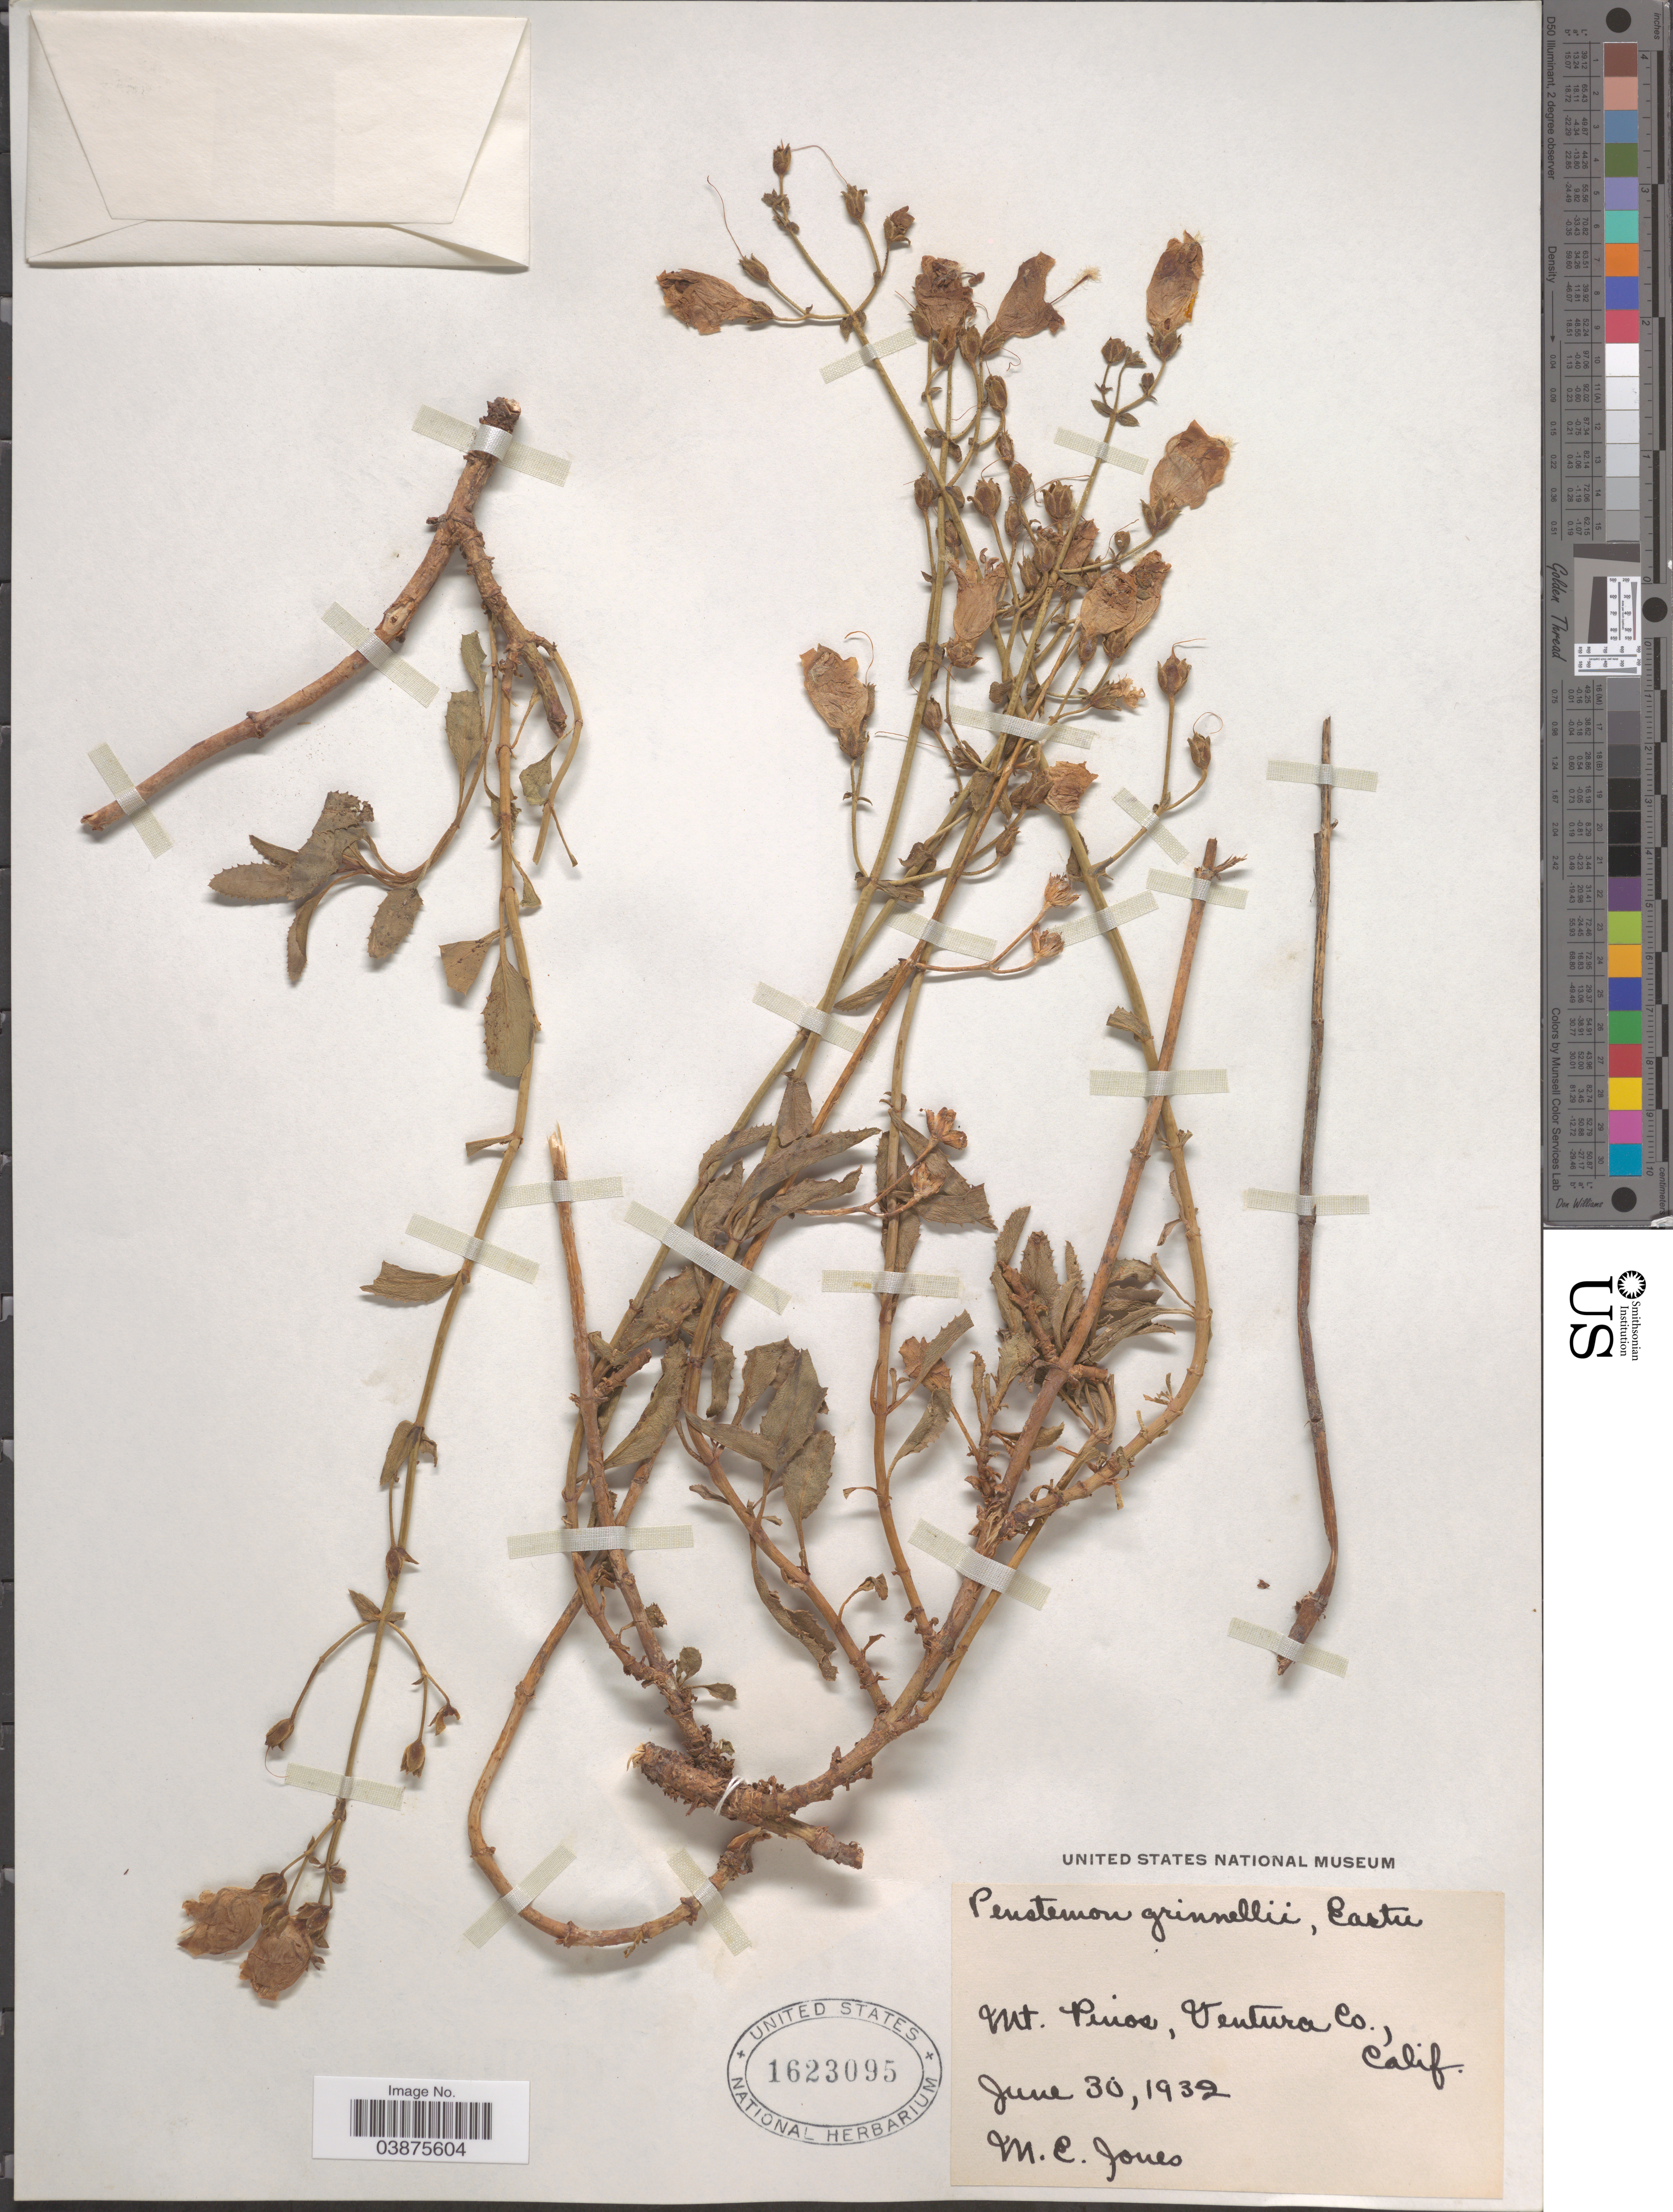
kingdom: Plantae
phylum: Tracheophyta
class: Magnoliopsida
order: Lamiales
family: Plantaginaceae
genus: Penstemon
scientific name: Penstemon grinnellii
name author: Eastw.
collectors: M. E. Jones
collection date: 1932-06-30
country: United States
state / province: California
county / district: Ventura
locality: Mt. Pinos, Ventura Co.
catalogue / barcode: US 1623095